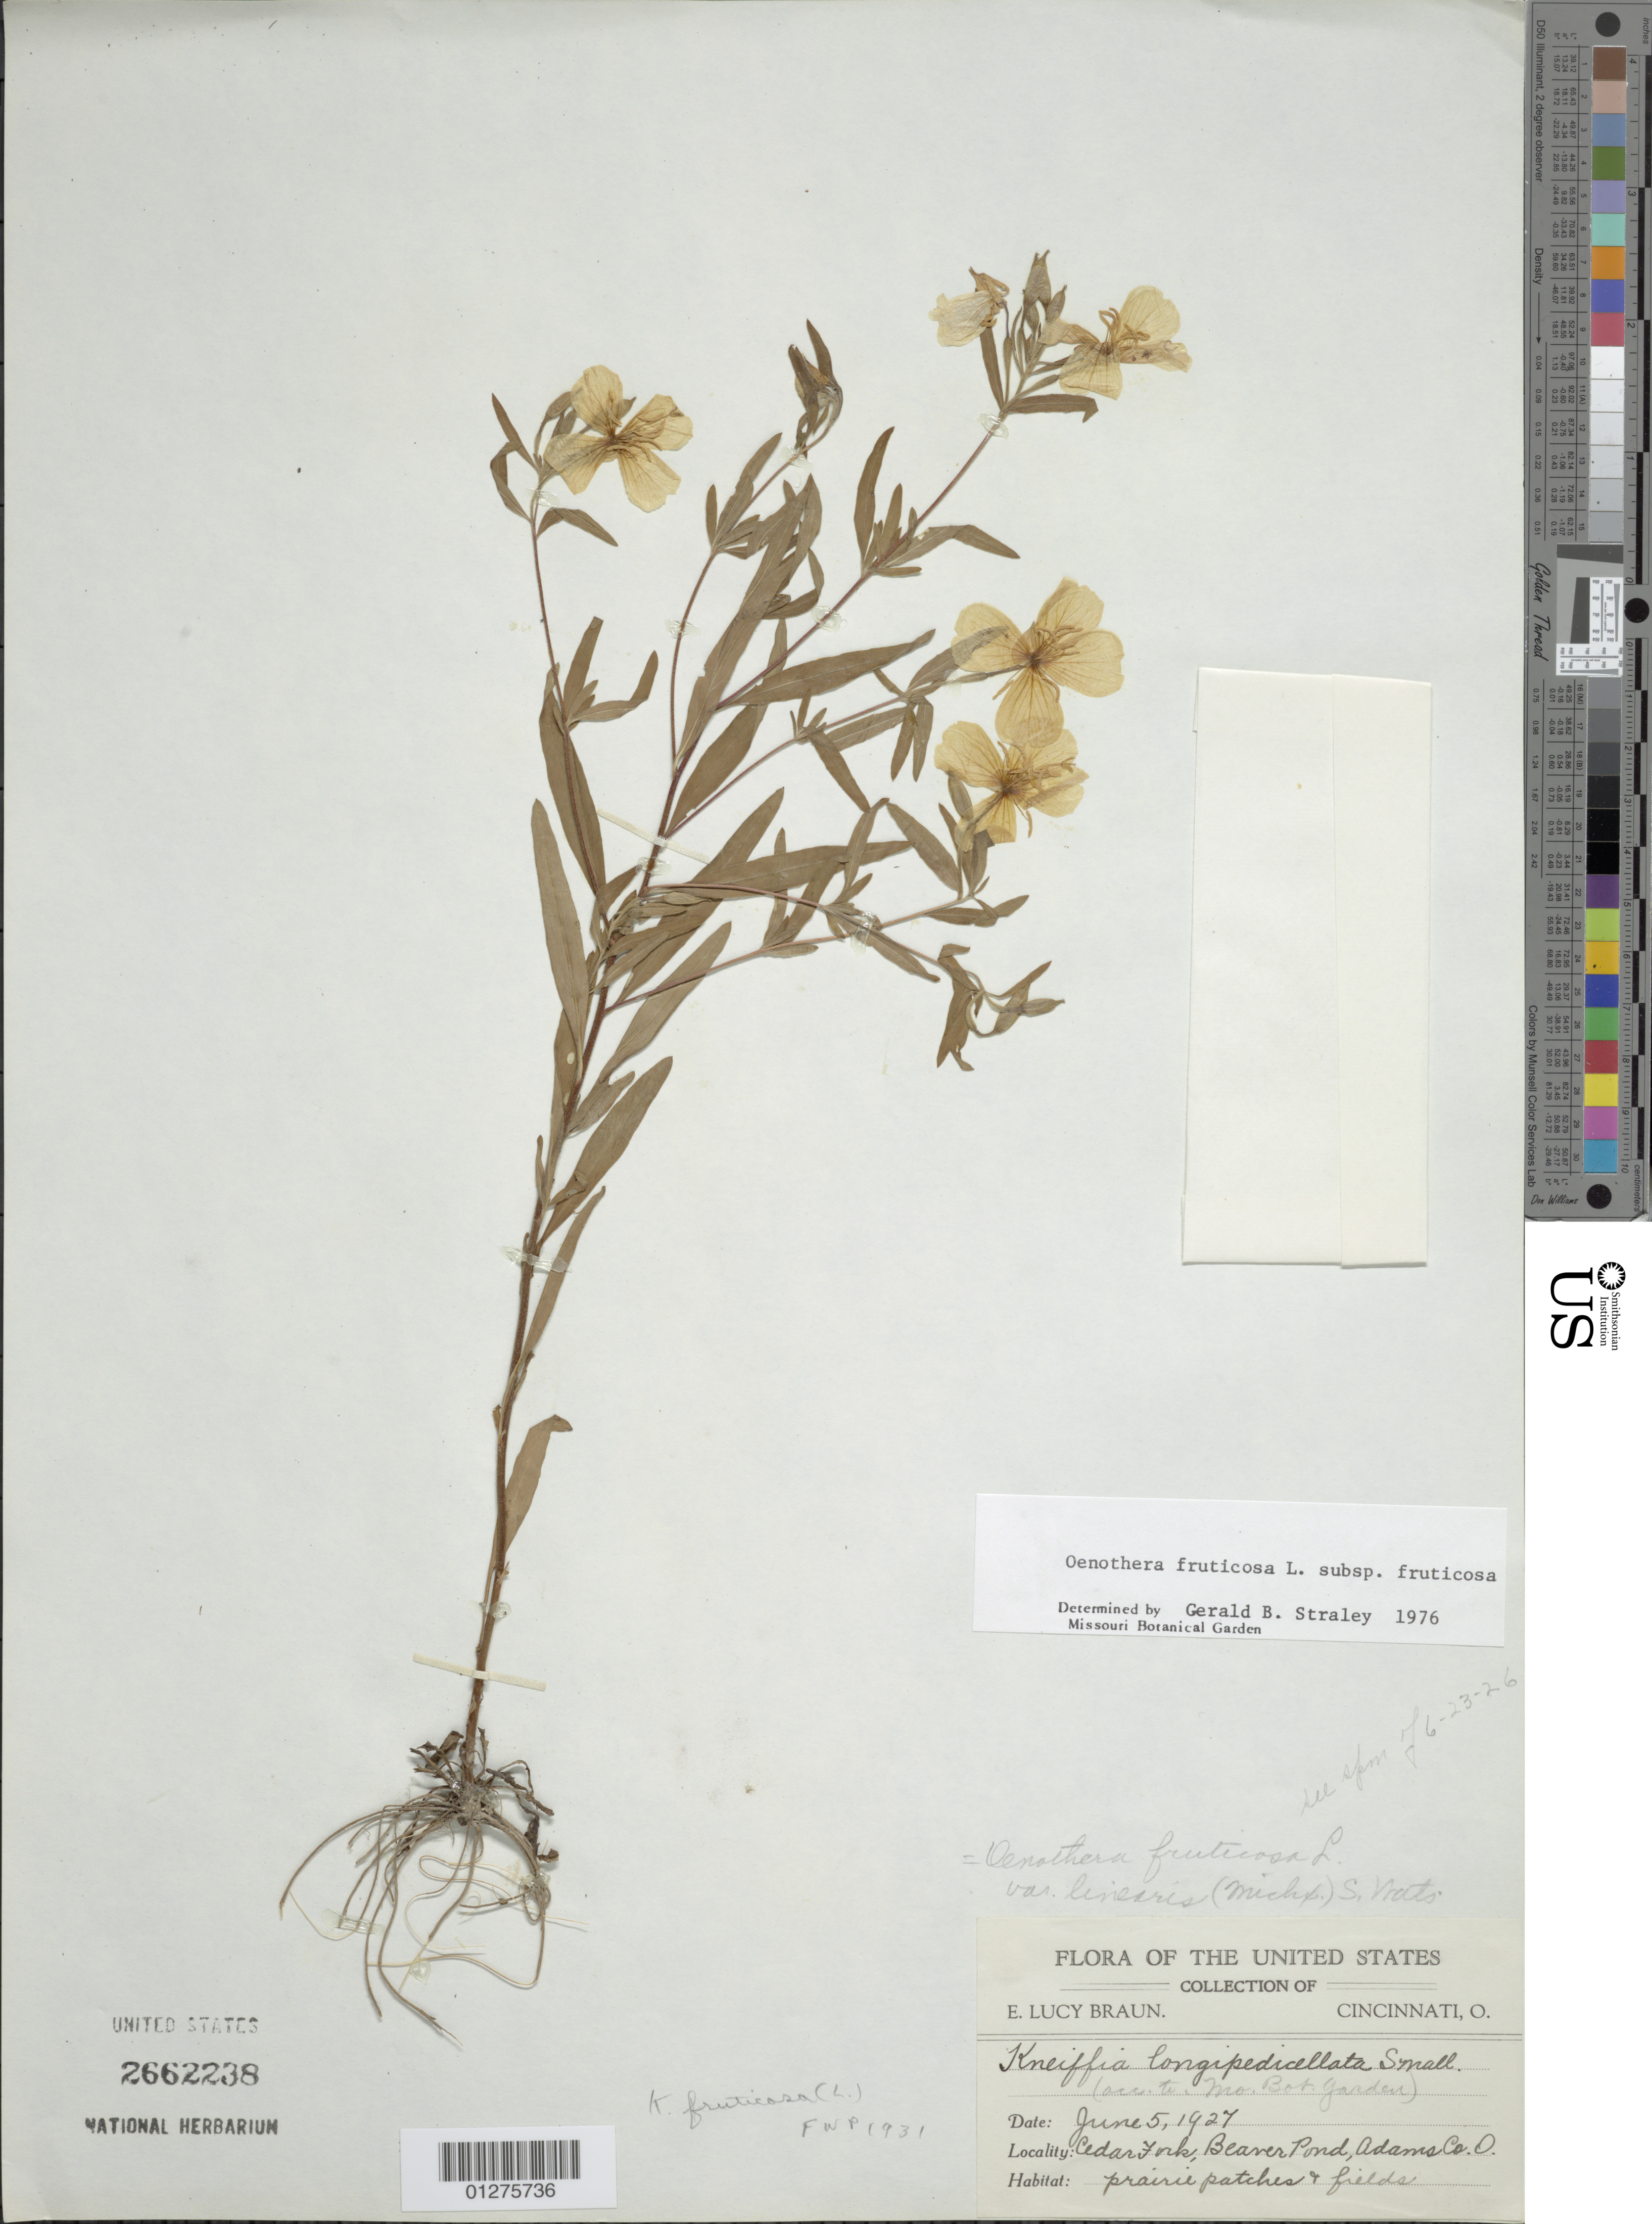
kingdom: Plantae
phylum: Tracheophyta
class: Magnoliopsida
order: Myrtales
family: Onagraceae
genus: Oenothera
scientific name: Oenothera fruticosa subsp. fruticosa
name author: L.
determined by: Straley, G. B.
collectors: E. L. Braun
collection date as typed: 05 Jun 1927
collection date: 1927-06-05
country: United States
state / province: Ohio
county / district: Adams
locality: Cedar fork, Beaver Pond.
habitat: Prairie patches and fields.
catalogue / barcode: US 2662238